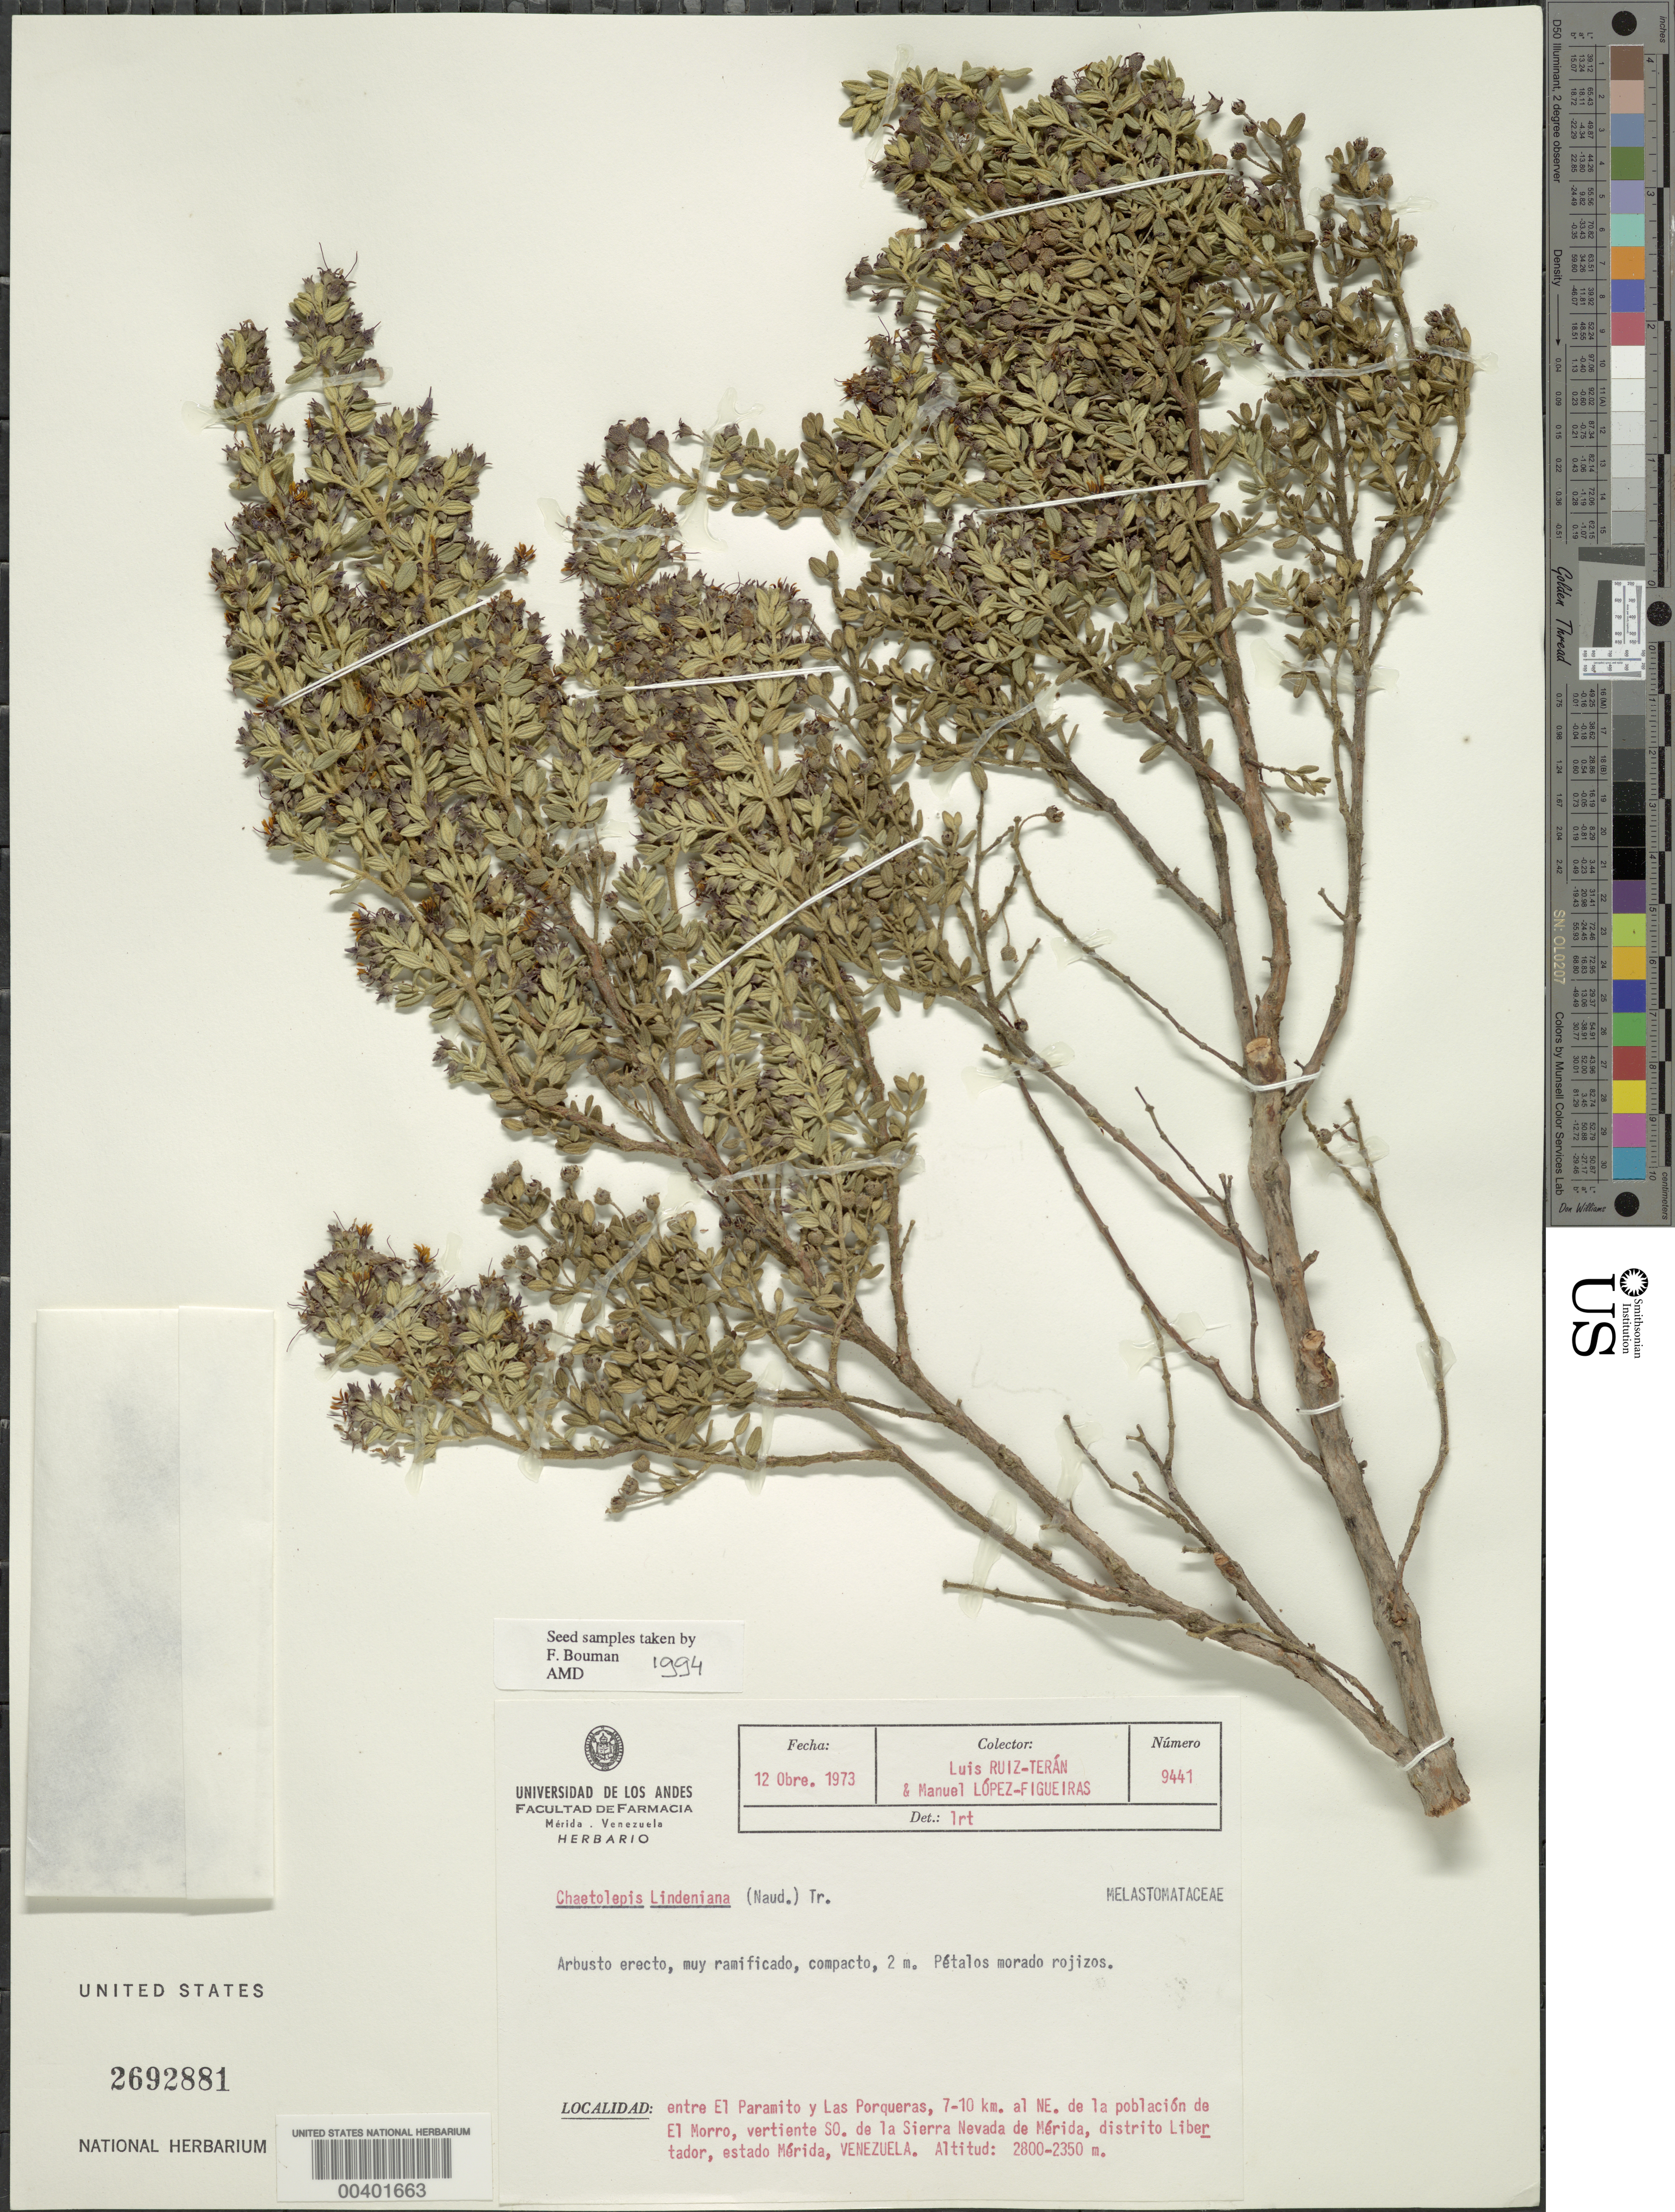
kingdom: Plantae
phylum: Tracheophyta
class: Magnoliopsida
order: Myrtales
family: Melastomataceae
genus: Chaetolepis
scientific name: Chaetolepis lindeniana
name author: (Naudin) Triana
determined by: T., L. R.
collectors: L. E. Ruíz-Terán & M. López Figueiras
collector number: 9441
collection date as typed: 12 Oct 1973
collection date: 1973-10-12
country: Venezuela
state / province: Mérida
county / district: Libertador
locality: Entre El Paramito y Las Porqueras, 7-10 km. al NE. de la población de El Morro, vertiente SO. de la Sierra Nevada de Mérida. Morro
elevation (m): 2800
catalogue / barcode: US 2692881